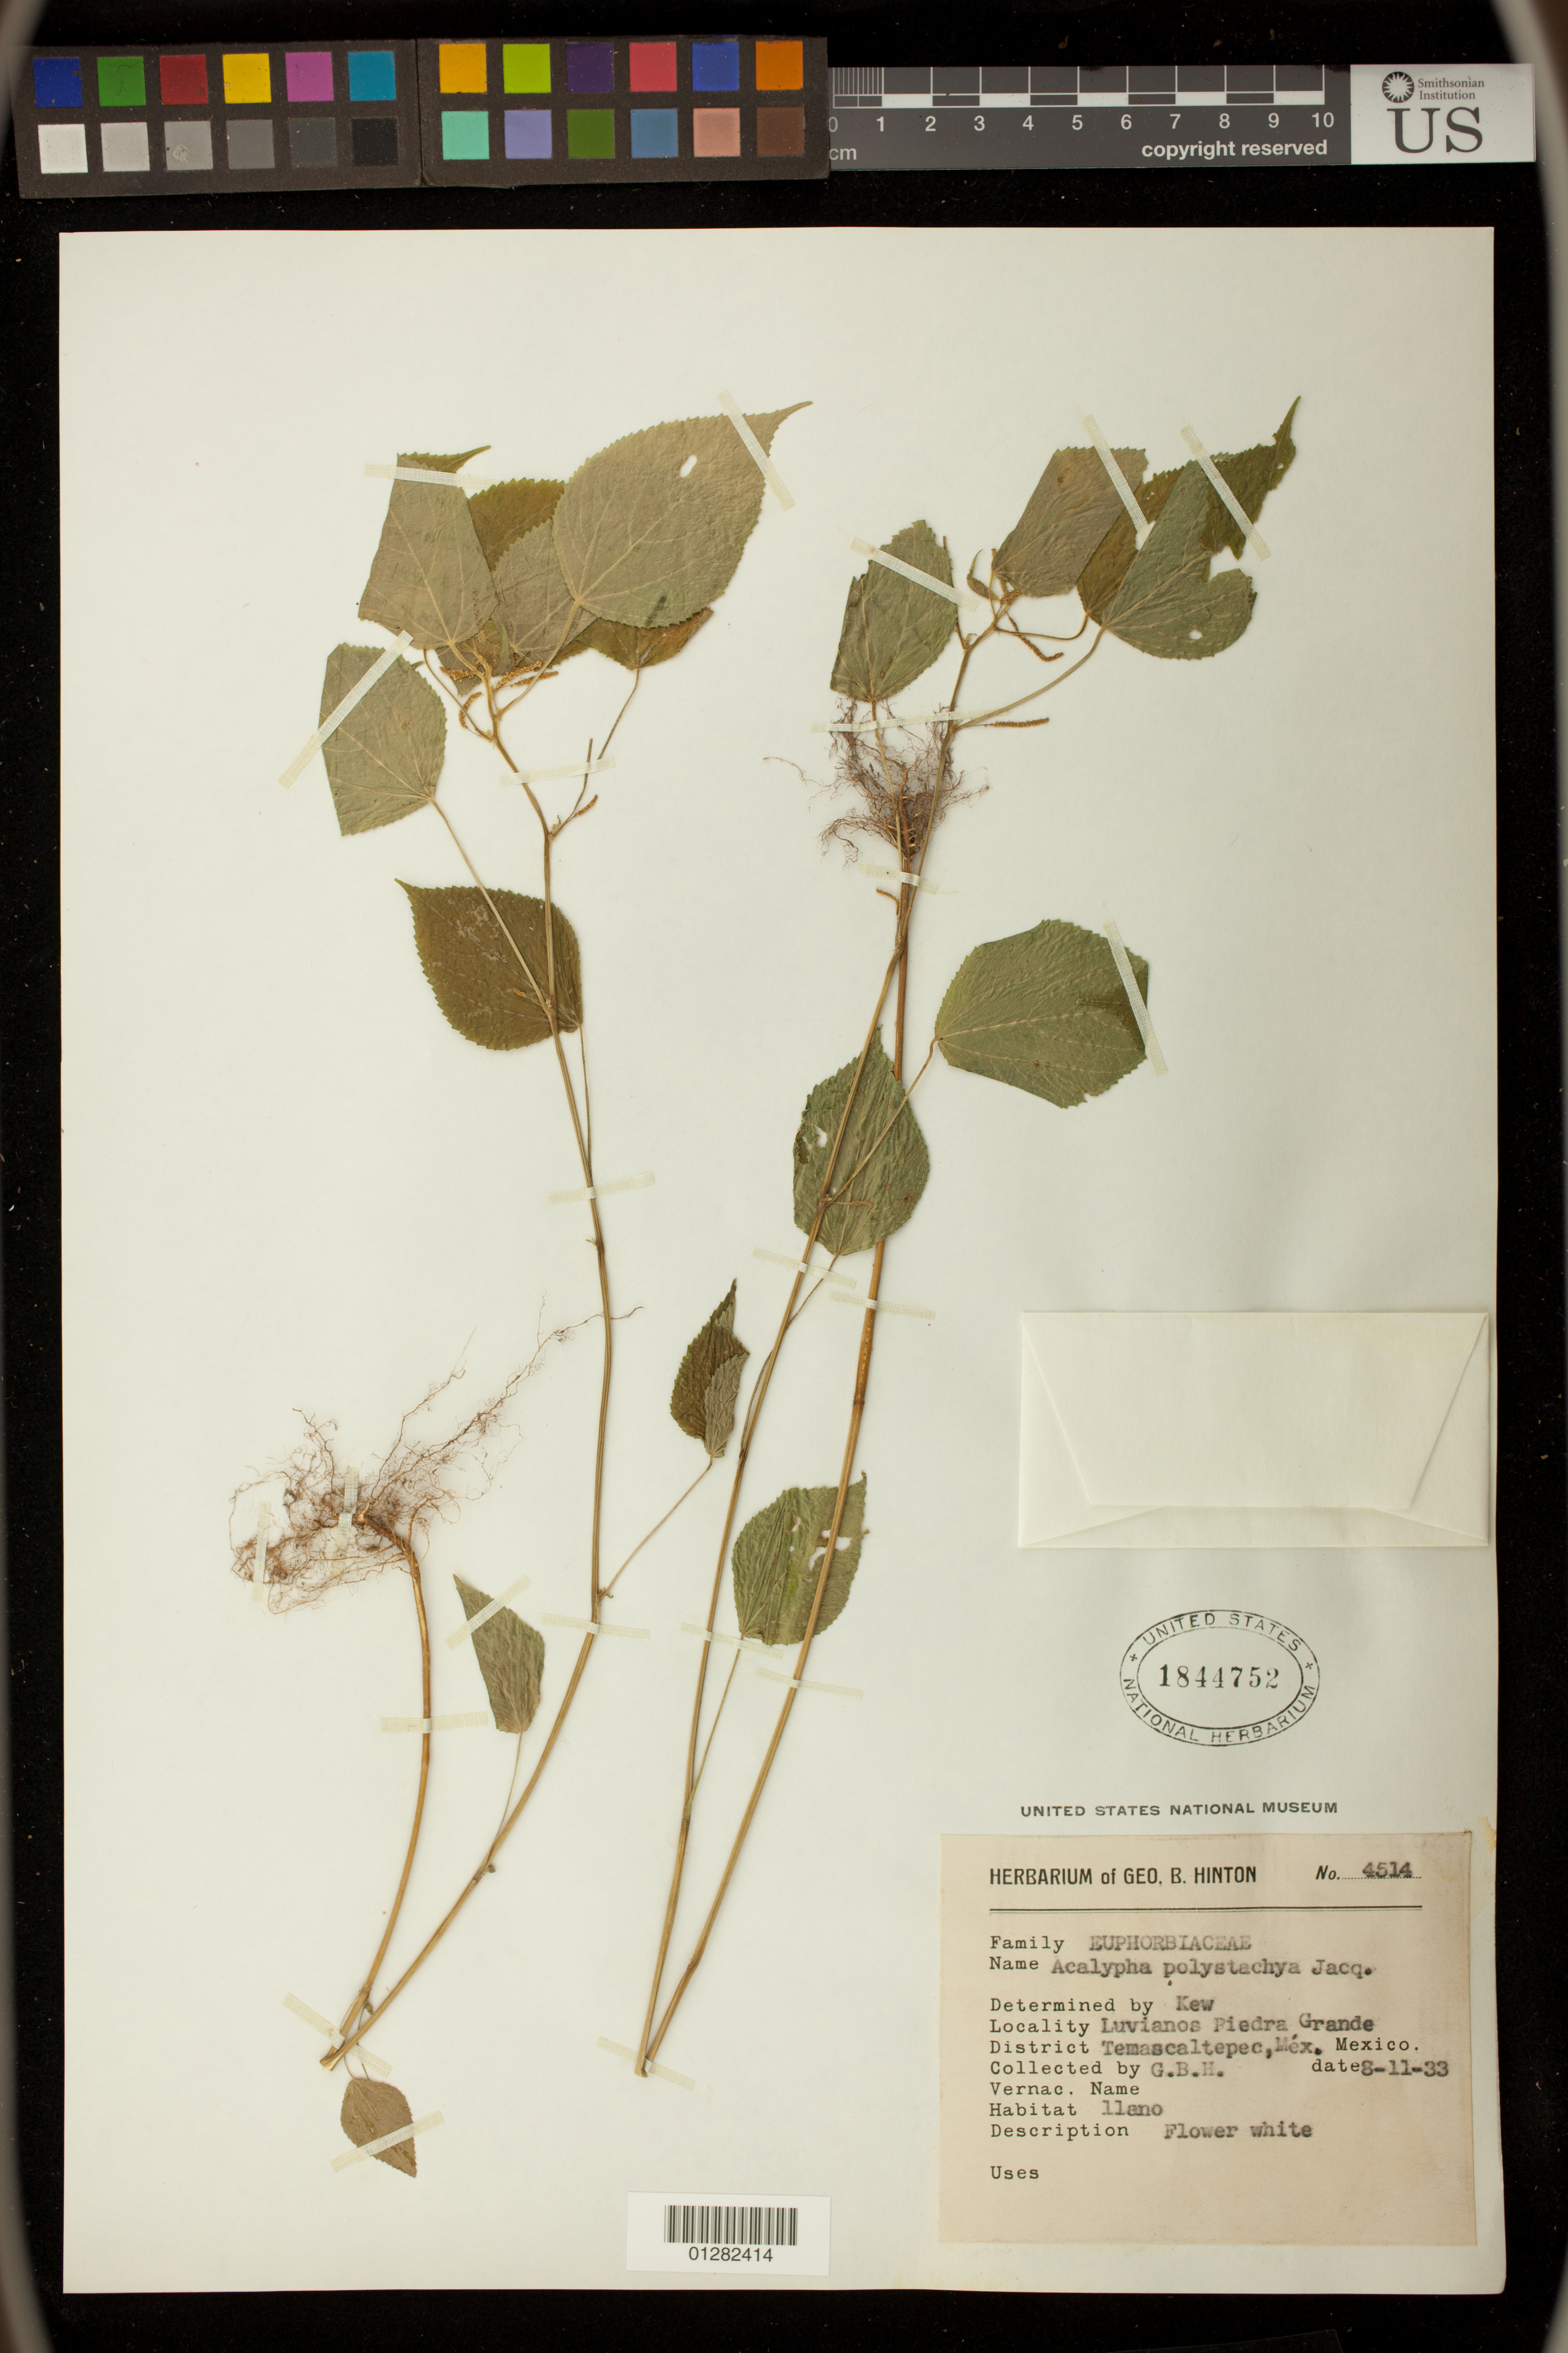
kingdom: Plantae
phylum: Tracheophyta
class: Magnoliopsida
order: Malpighiales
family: Euphorbiaceae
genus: Acalypha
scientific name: Acalypha polystachya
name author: Jacq.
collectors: E. W. Nelson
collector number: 4514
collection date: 1933-11-08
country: Mexico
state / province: México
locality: Temascaltepec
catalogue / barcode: US 1844752